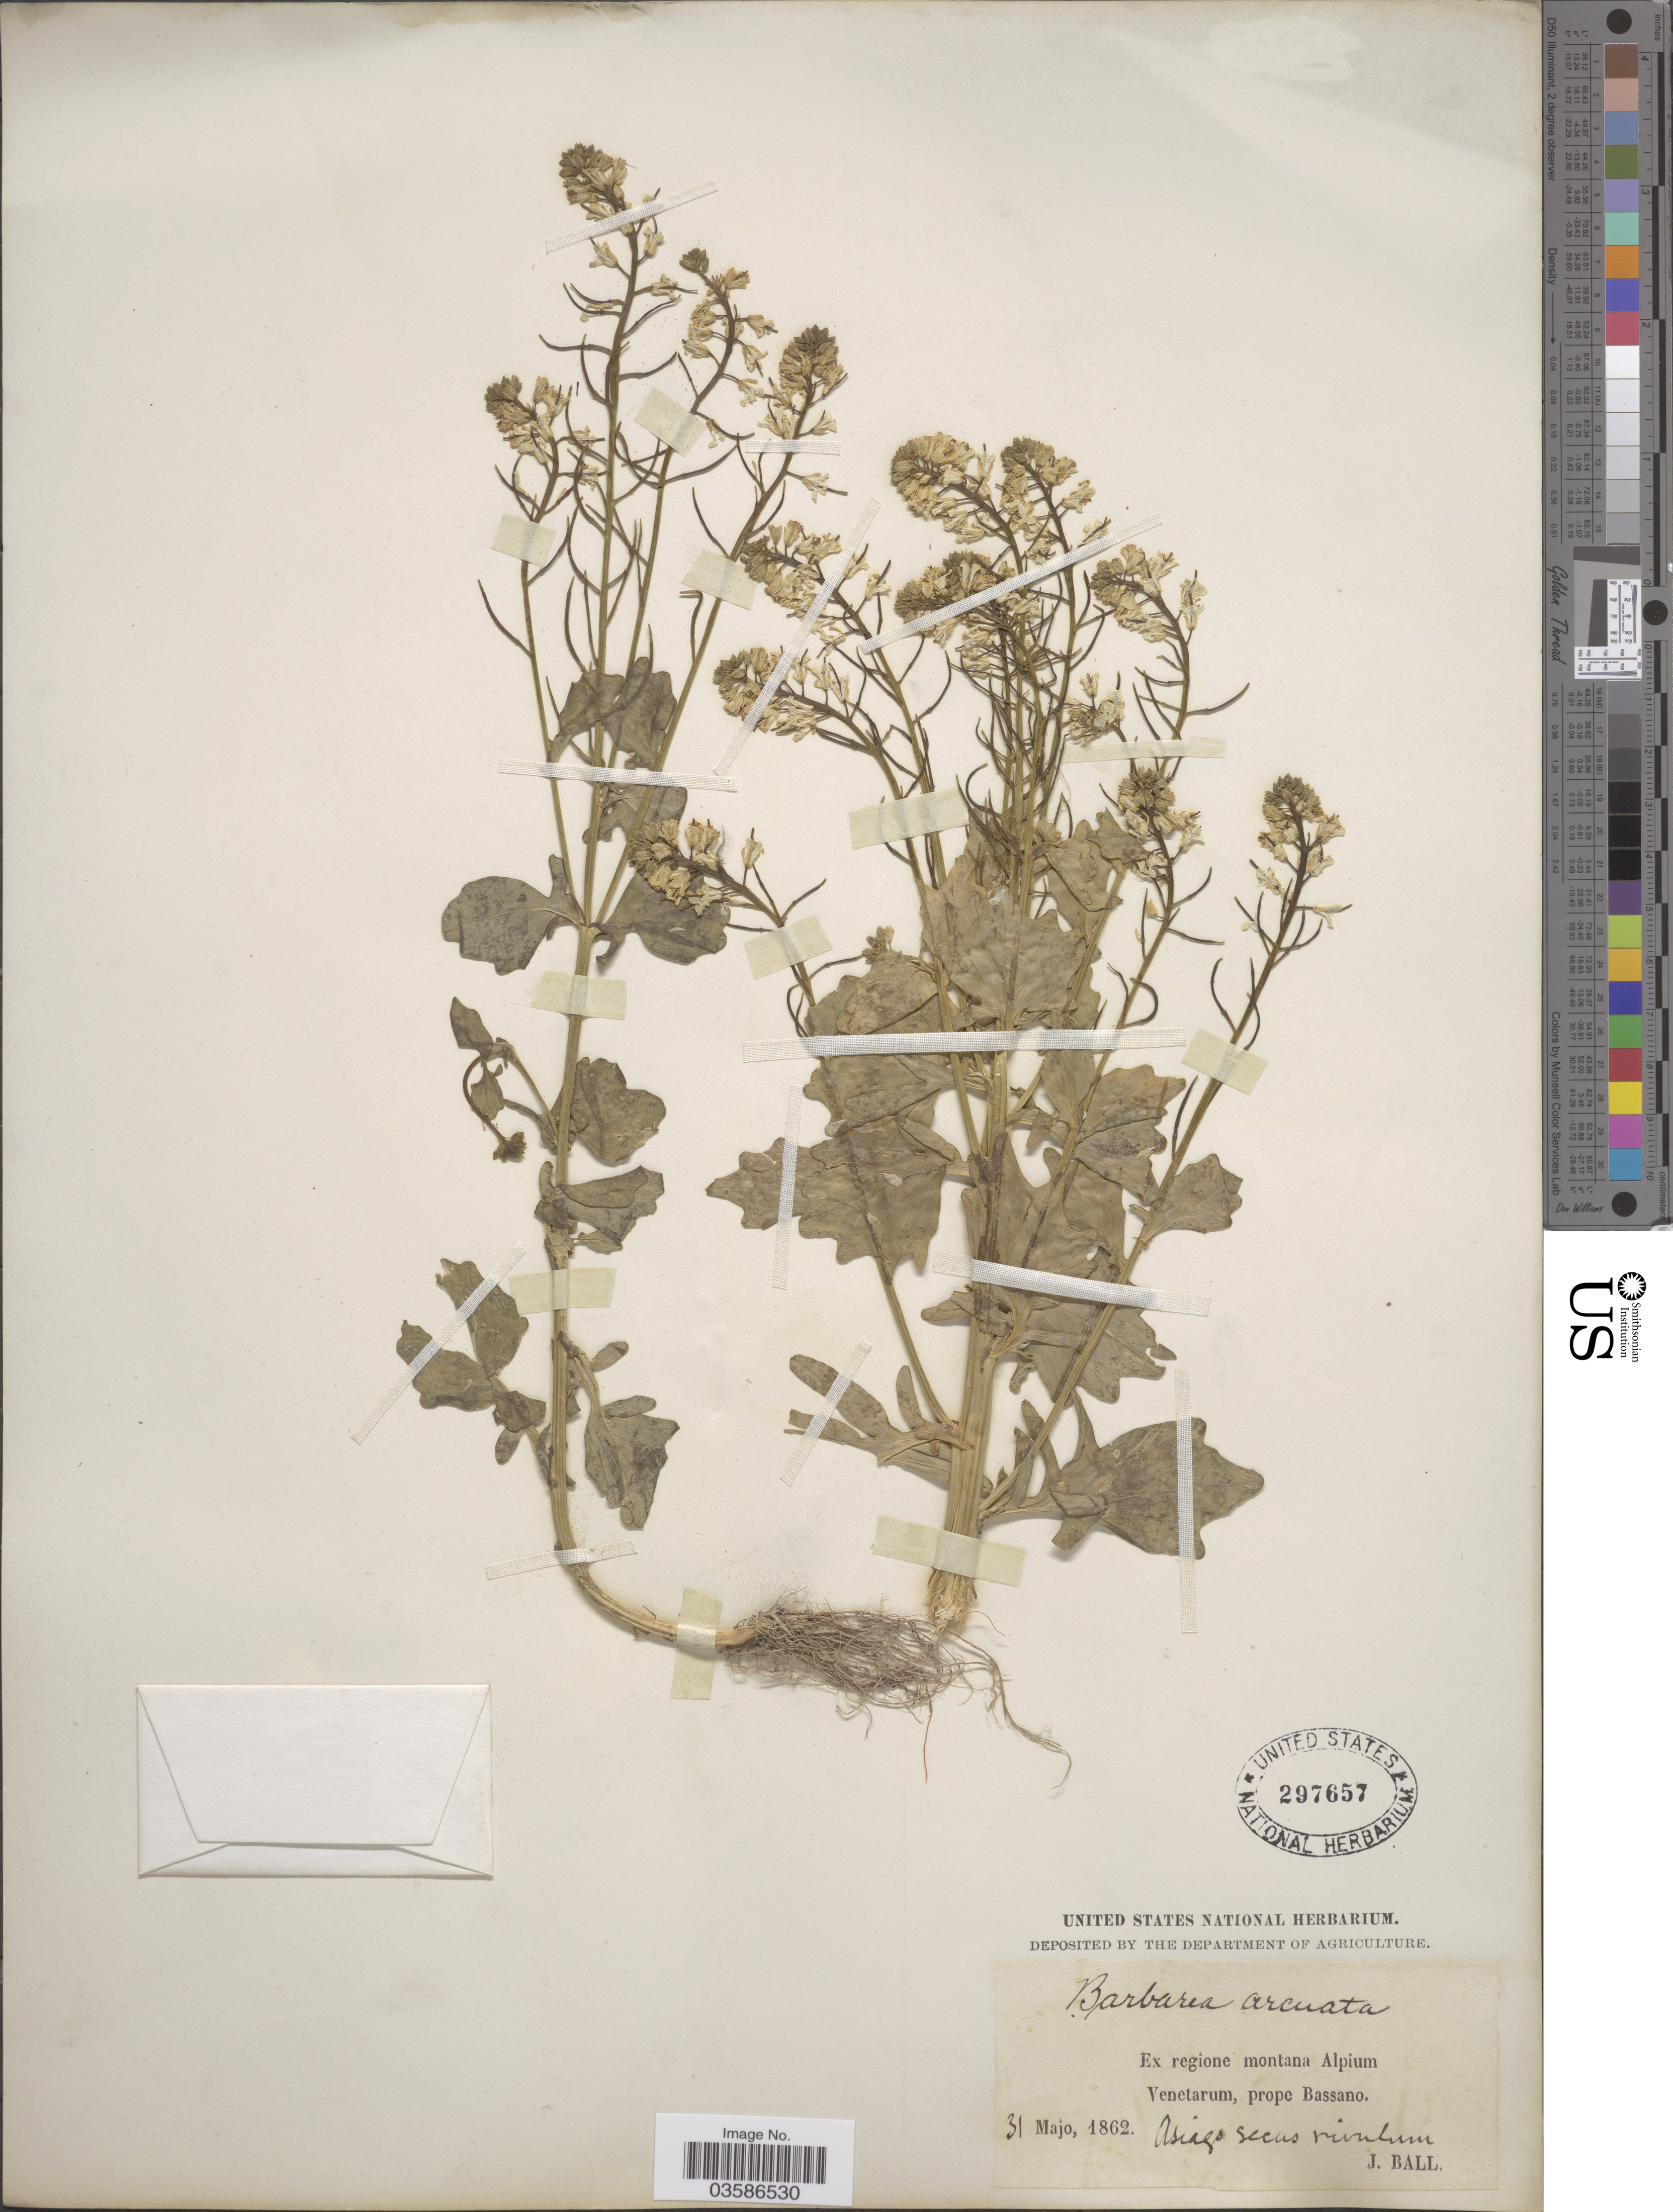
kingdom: Plantae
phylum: Tracheophyta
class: Magnoliopsida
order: Brassicales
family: Brassicaceae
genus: Barbarea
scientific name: Barbarea arcuata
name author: Rchb.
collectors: J. Ball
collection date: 1862-05-31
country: Italy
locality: Ex regione montana Alpium Venetarum, prope Bassano. Asiago secus rivulum. [unsure placement]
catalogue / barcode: US 297657